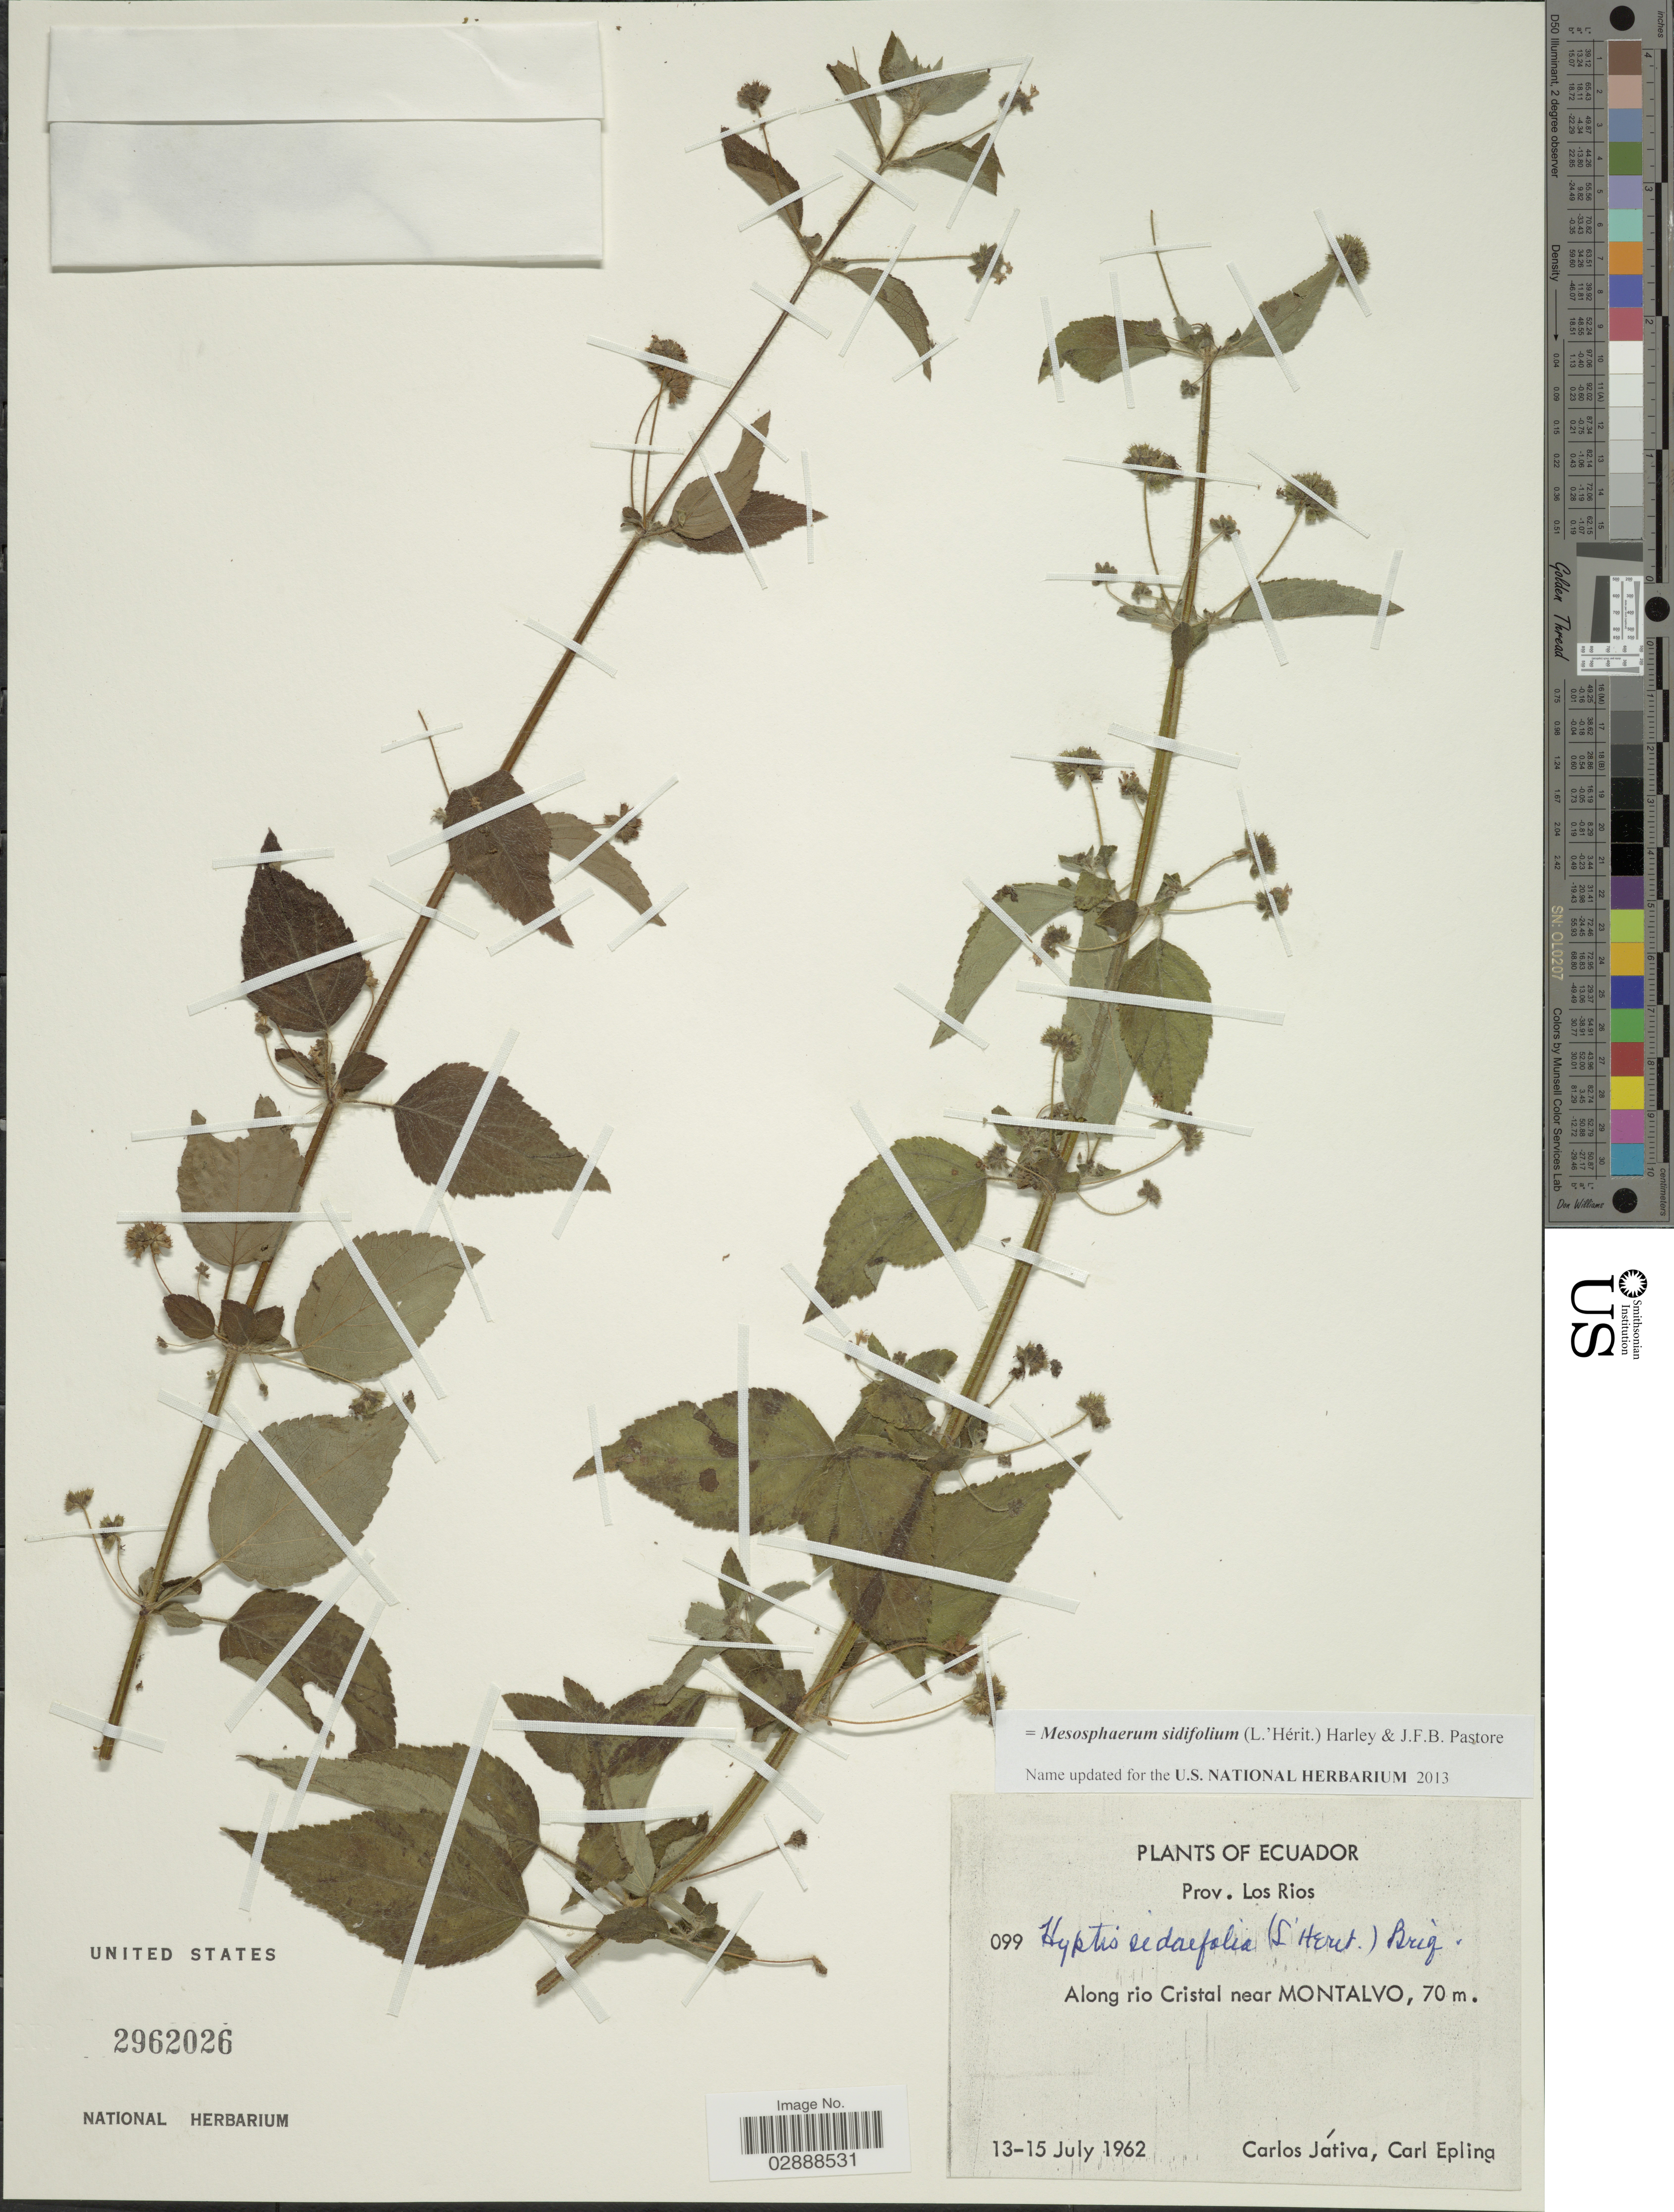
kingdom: Plantae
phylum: Tracheophyta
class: Magnoliopsida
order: Lamiales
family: Lamiaceae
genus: Mesosphaerum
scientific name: Mesosphaerum sidifolium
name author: (L'Hér.) Harley & J.F.B. Pastore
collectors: C. D. Játiva & C. C. Epling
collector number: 099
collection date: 1962-07-13/1962-07-15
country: Ecuador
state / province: Los Ríos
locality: Prov. Los Rios, Along río Cristal near Montalvo.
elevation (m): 70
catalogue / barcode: US 2962026